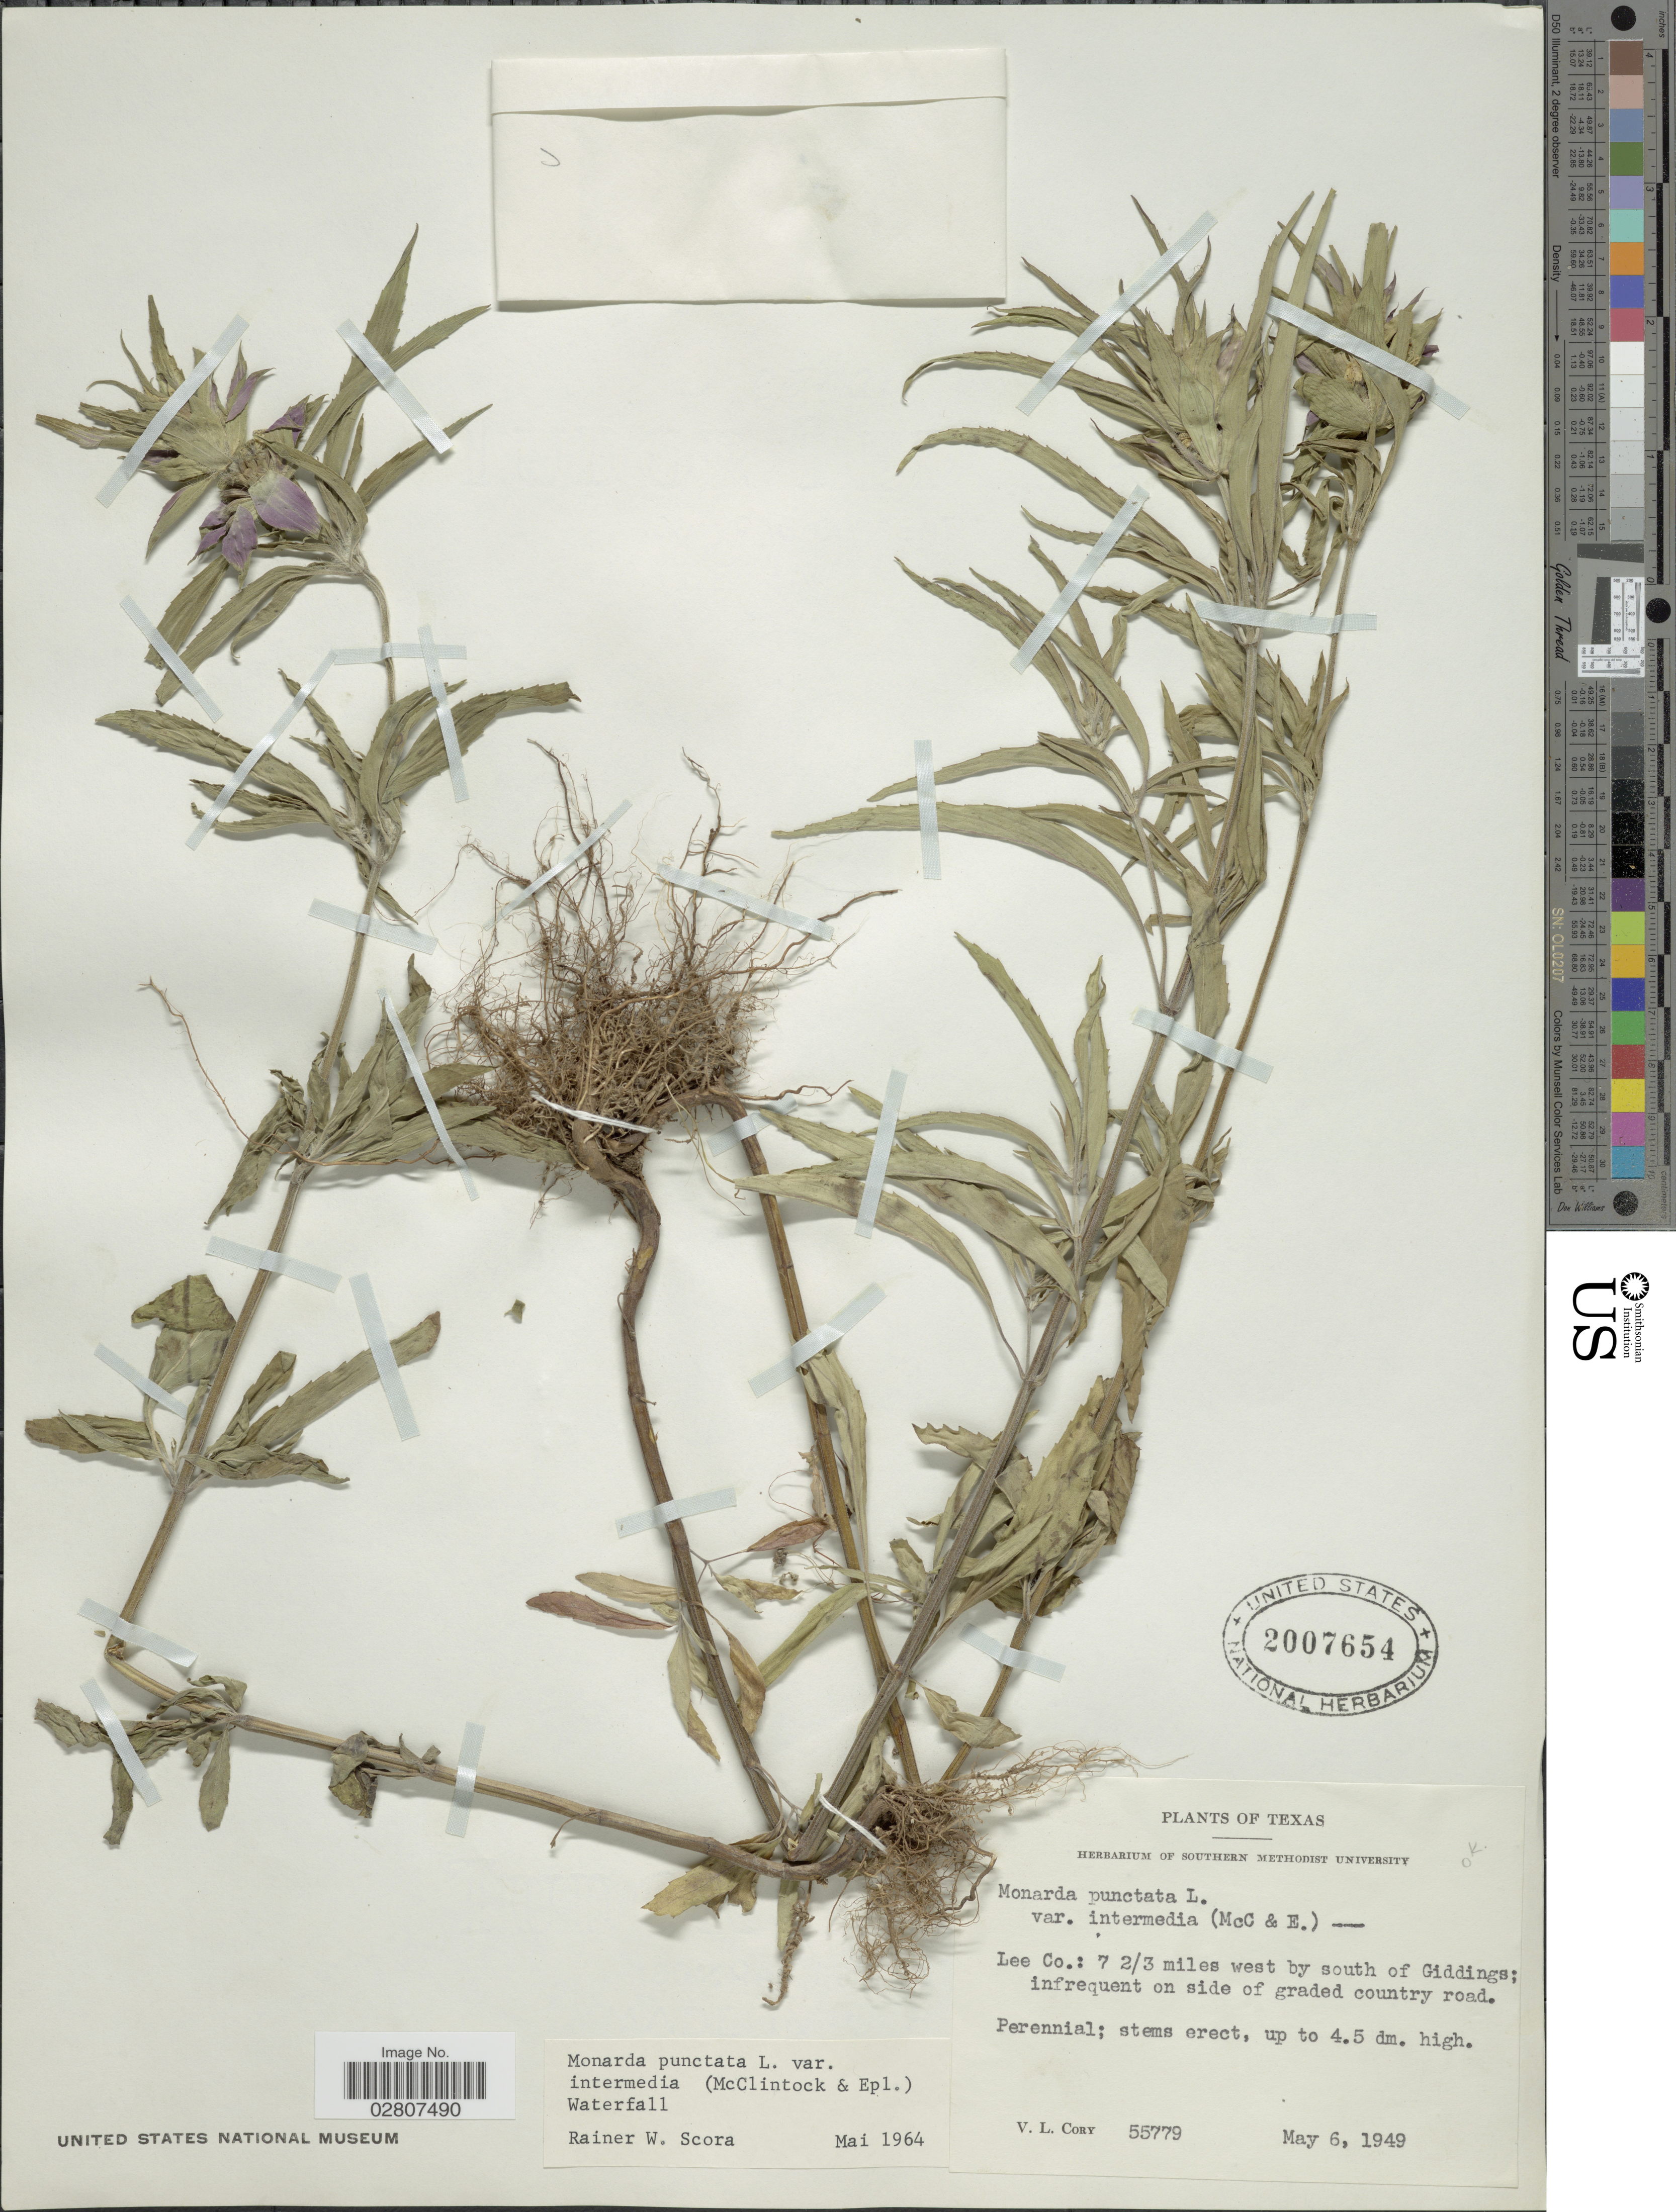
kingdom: Plantae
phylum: Tracheophyta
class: Magnoliopsida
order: Lamiales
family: Lamiaceae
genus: Monarda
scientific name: Monarda punctata var. intermedia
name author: (E. M. McClint. & Epling) Waterf.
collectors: V. Cory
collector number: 55779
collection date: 1949-05-06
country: United States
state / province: Texas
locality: Lee Co.: 7 2/3 miles west by south of Giddings; infrequent on side of graded country road.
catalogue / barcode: US 2007654